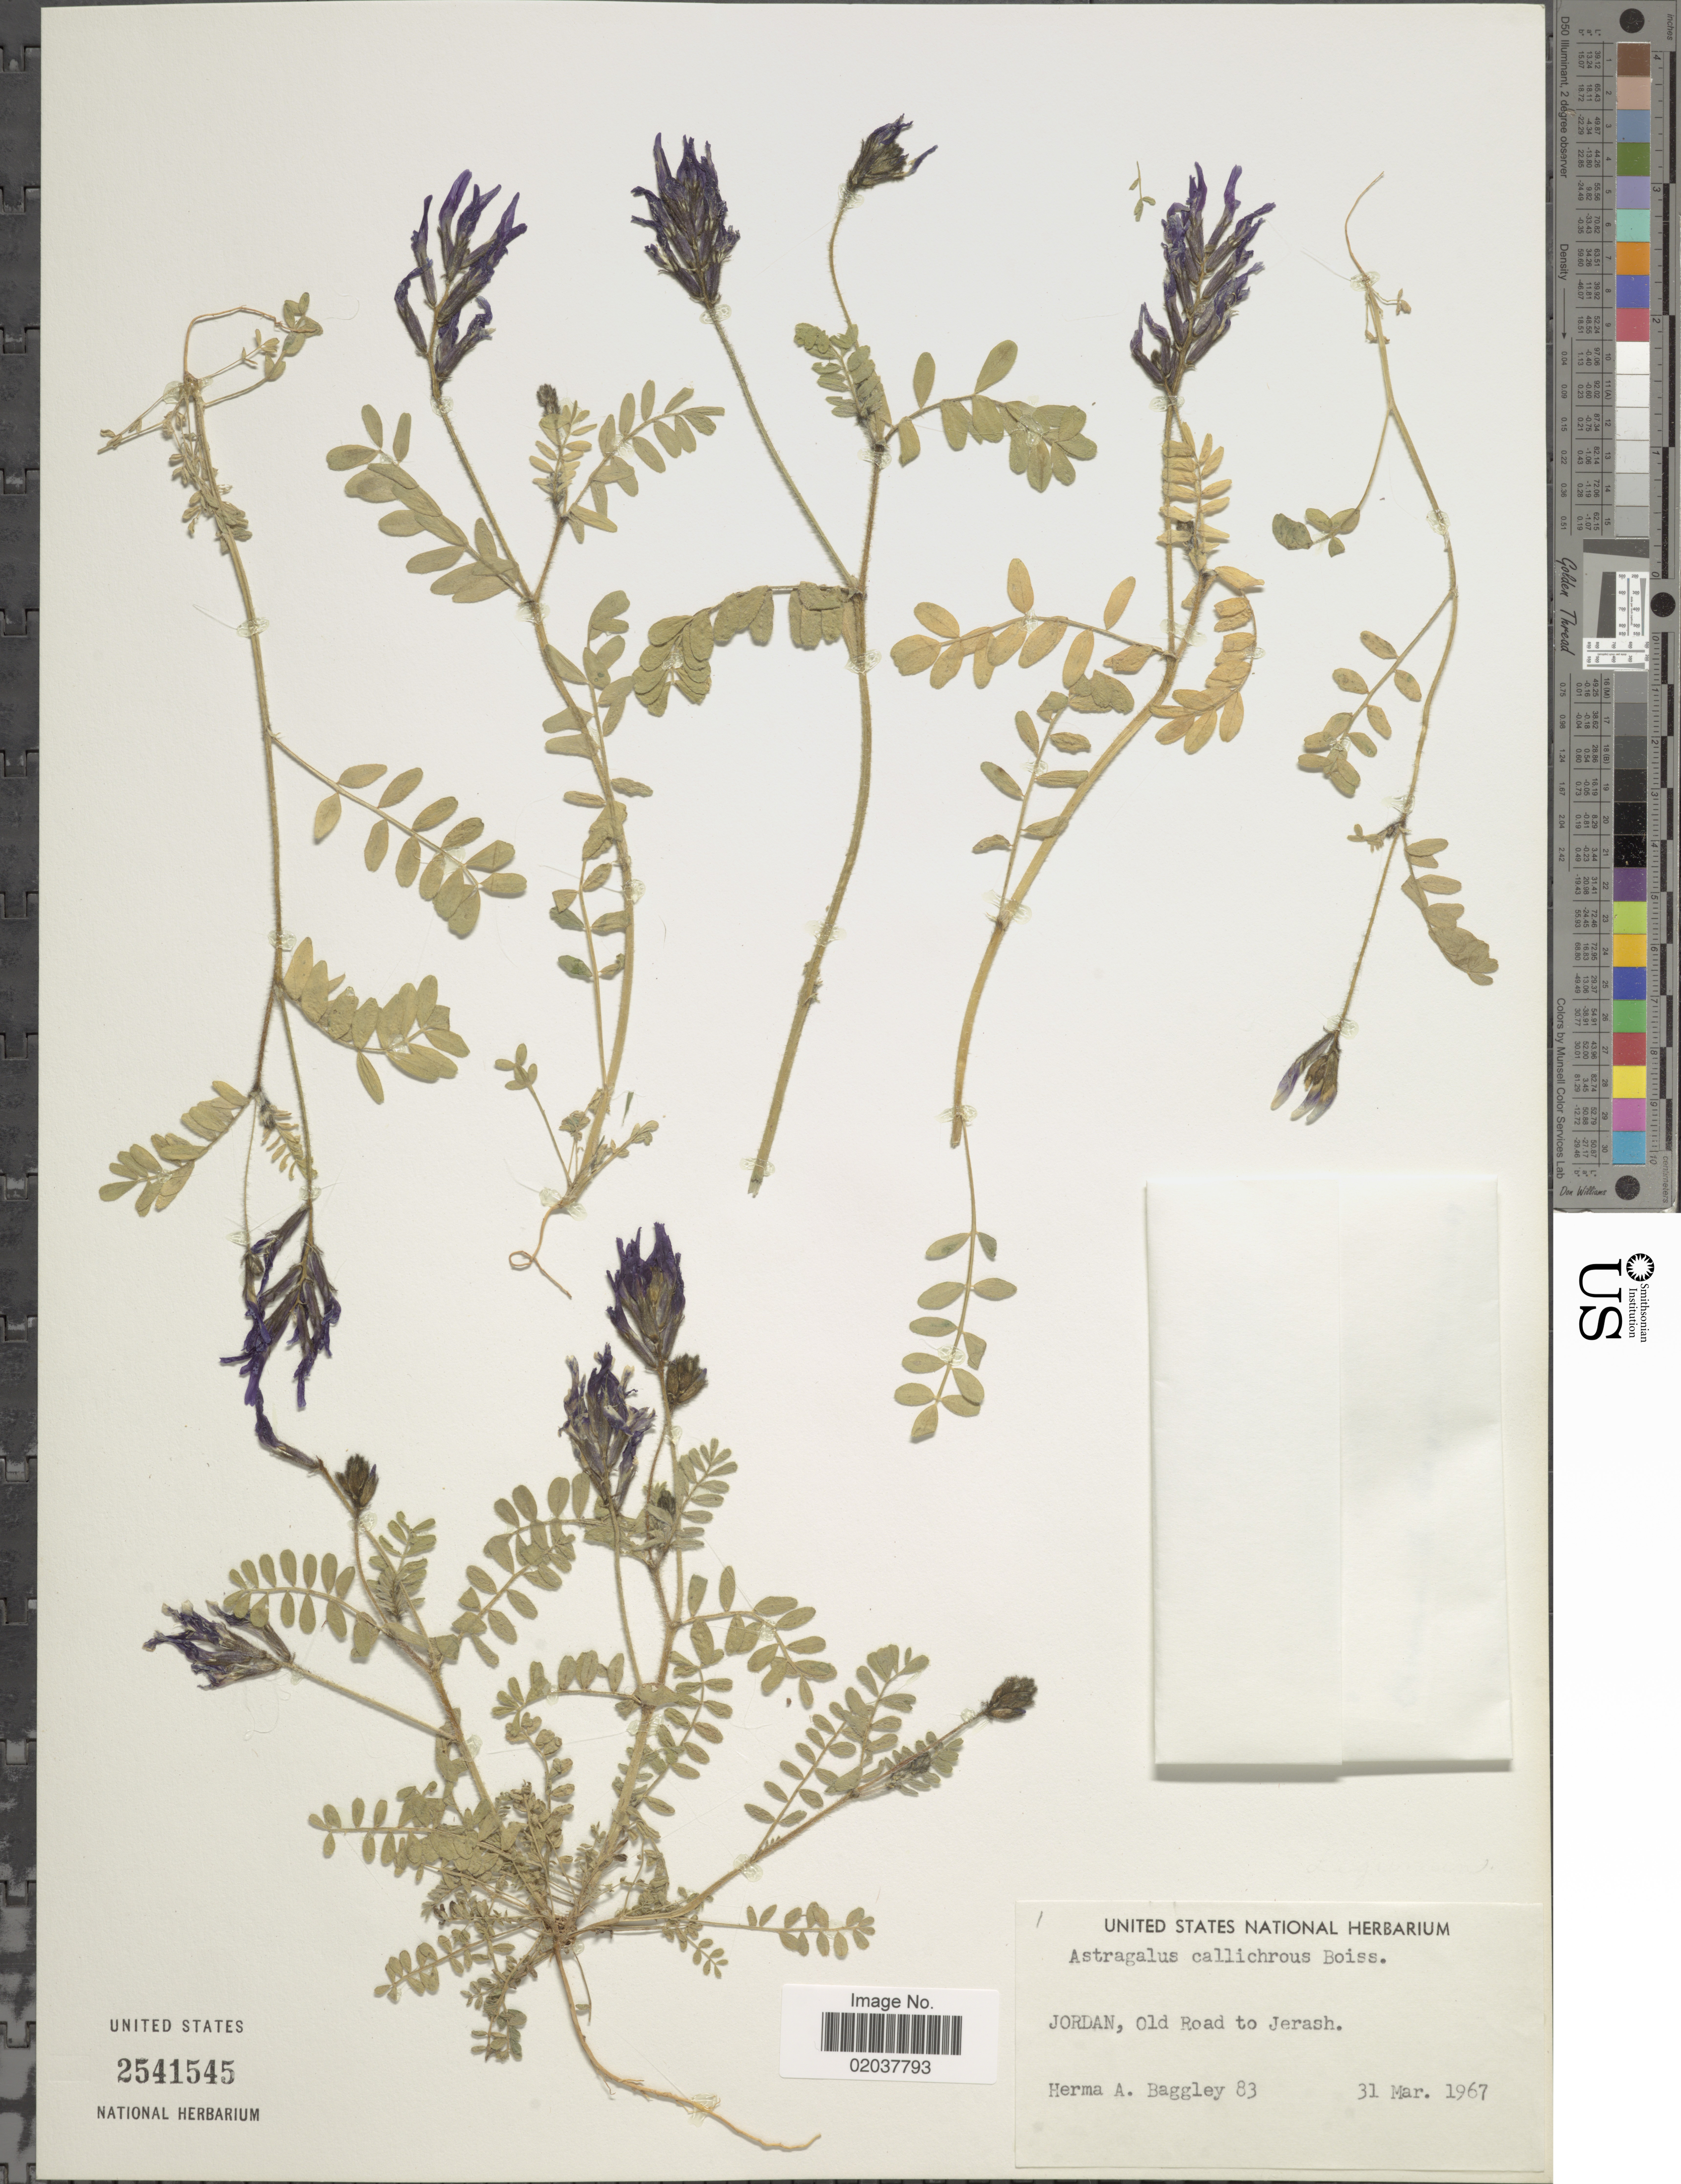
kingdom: Plantae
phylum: Tracheophyta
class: Magnoliopsida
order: Fabales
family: Fabaceae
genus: Astragalus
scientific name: Astragalus callichrous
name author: Boiss.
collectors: H. Baggley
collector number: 83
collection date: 1967-03-31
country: Jordan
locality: Old Road to Jerash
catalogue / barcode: US 2541545